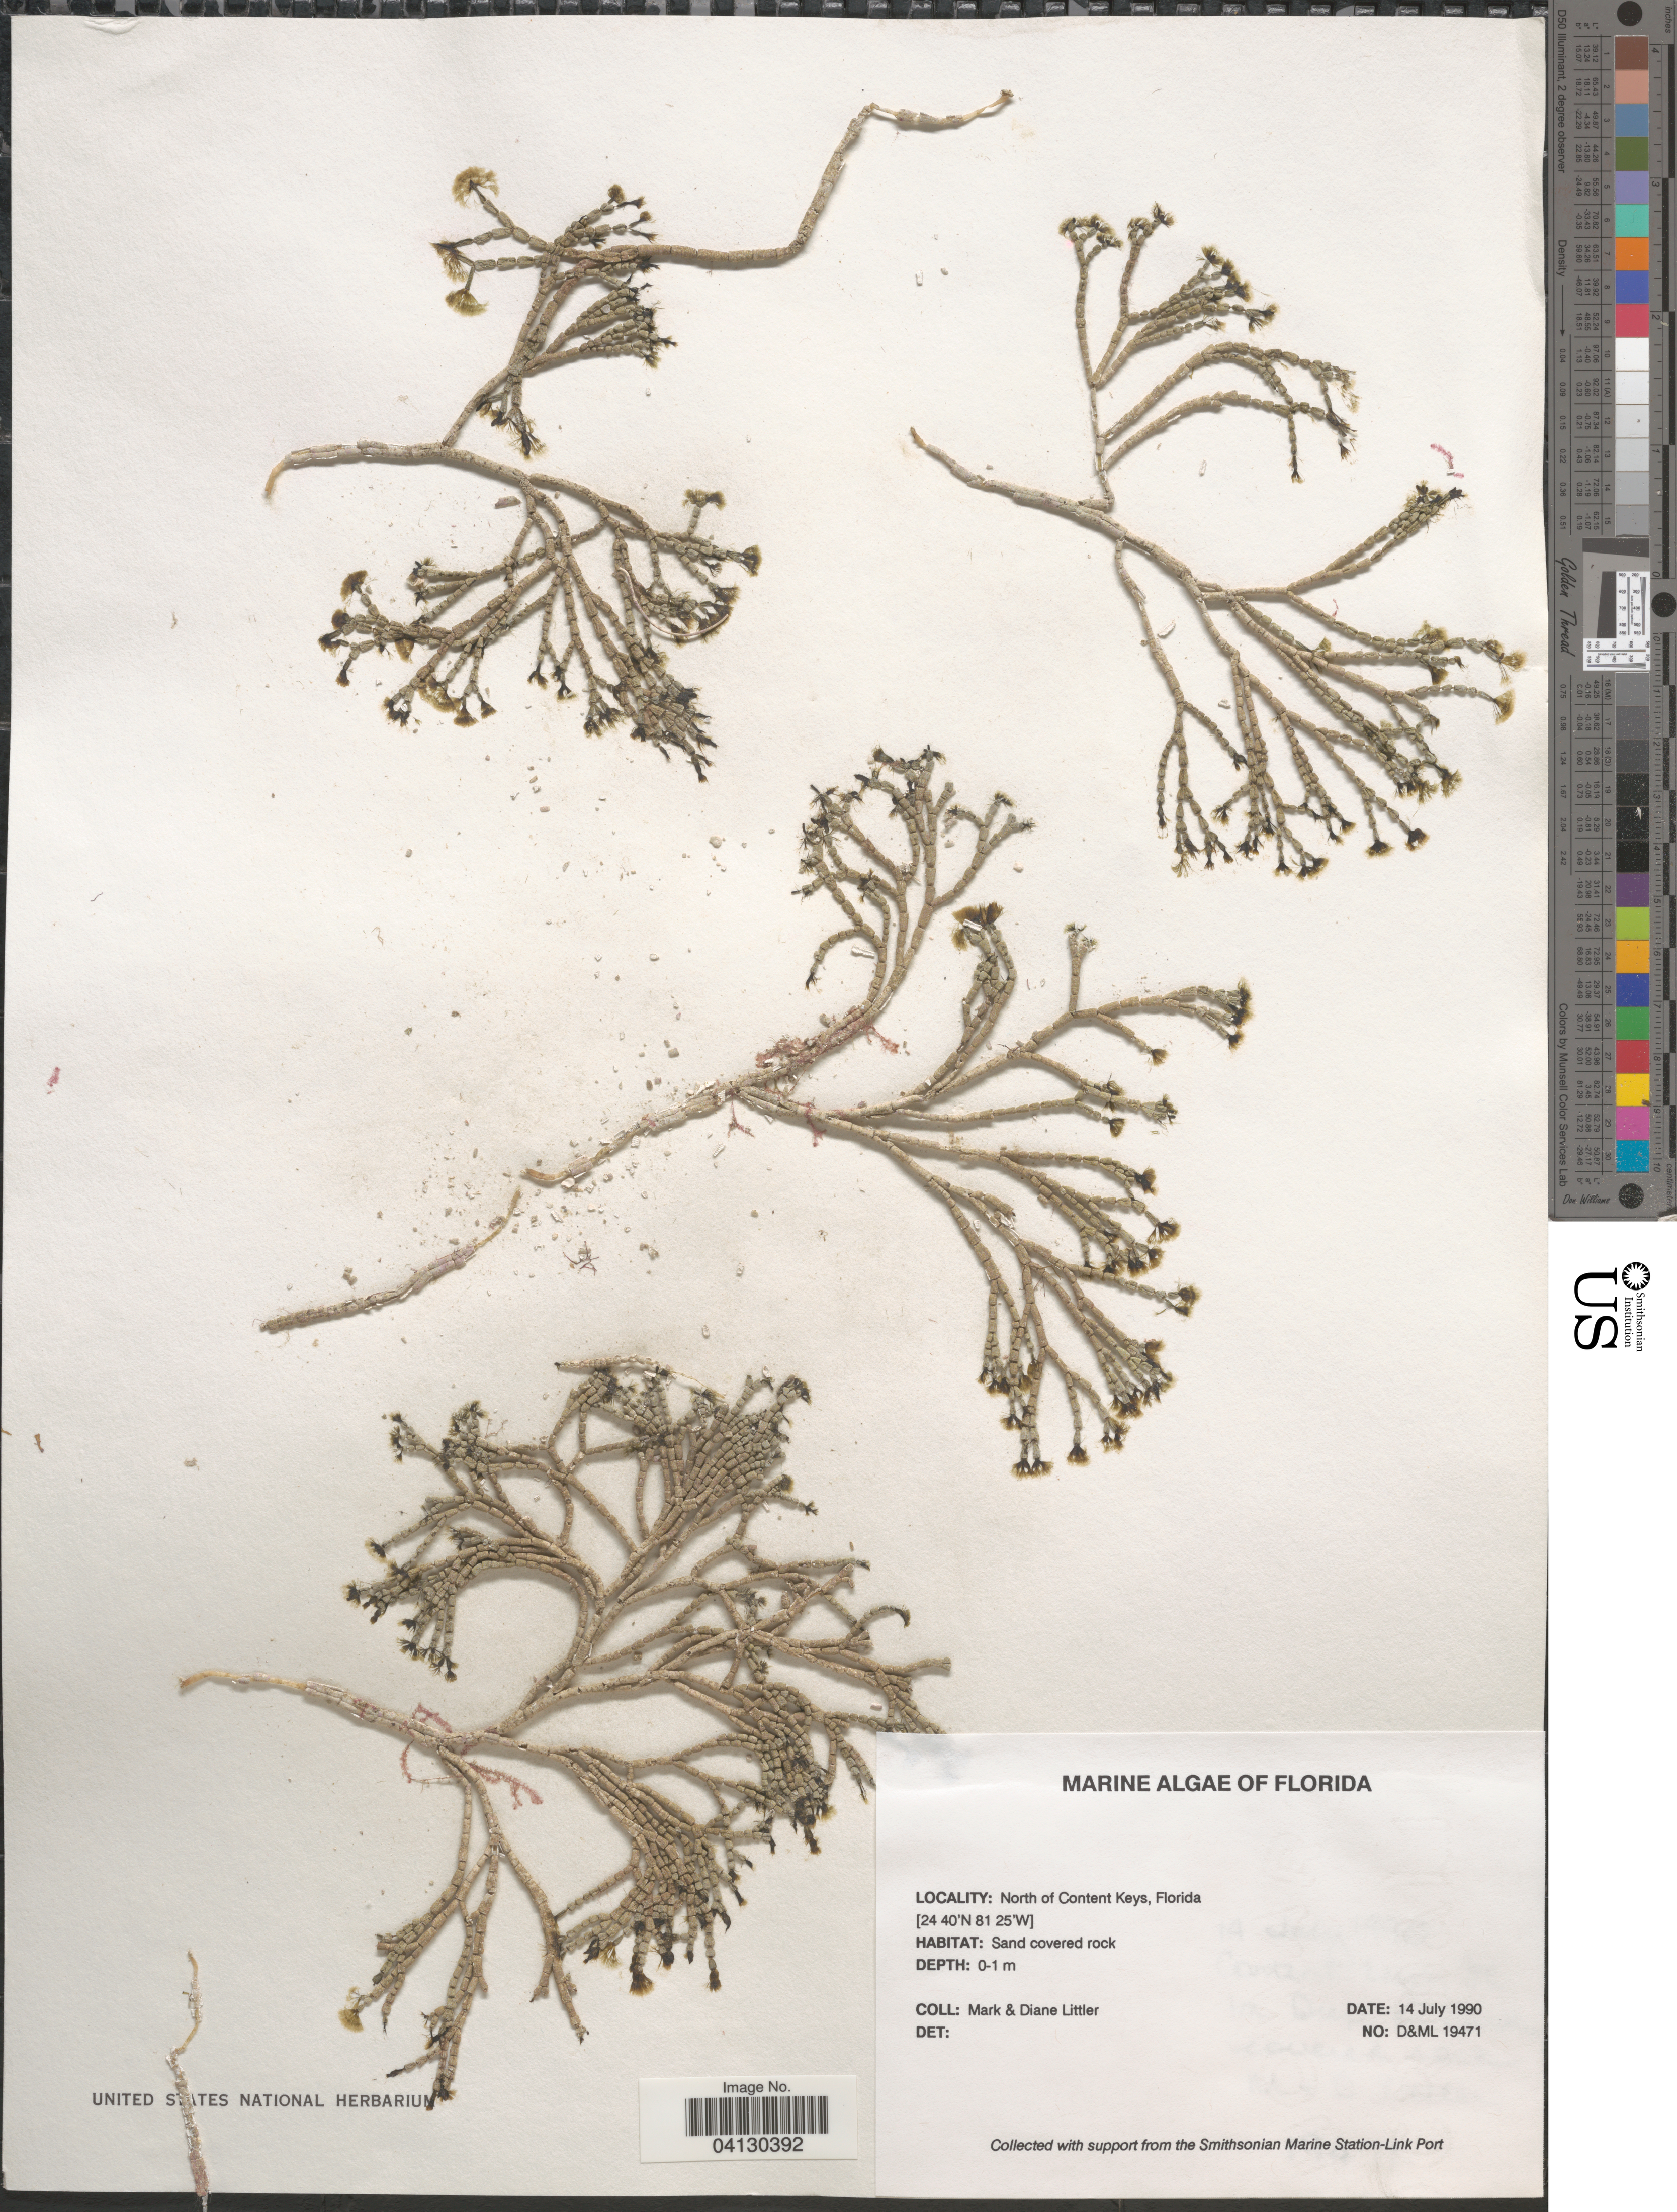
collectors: M. M. Littler & D. S. Littler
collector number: D&ML19471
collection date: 1990-07-14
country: United States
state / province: Florida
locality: North of Content Keys.